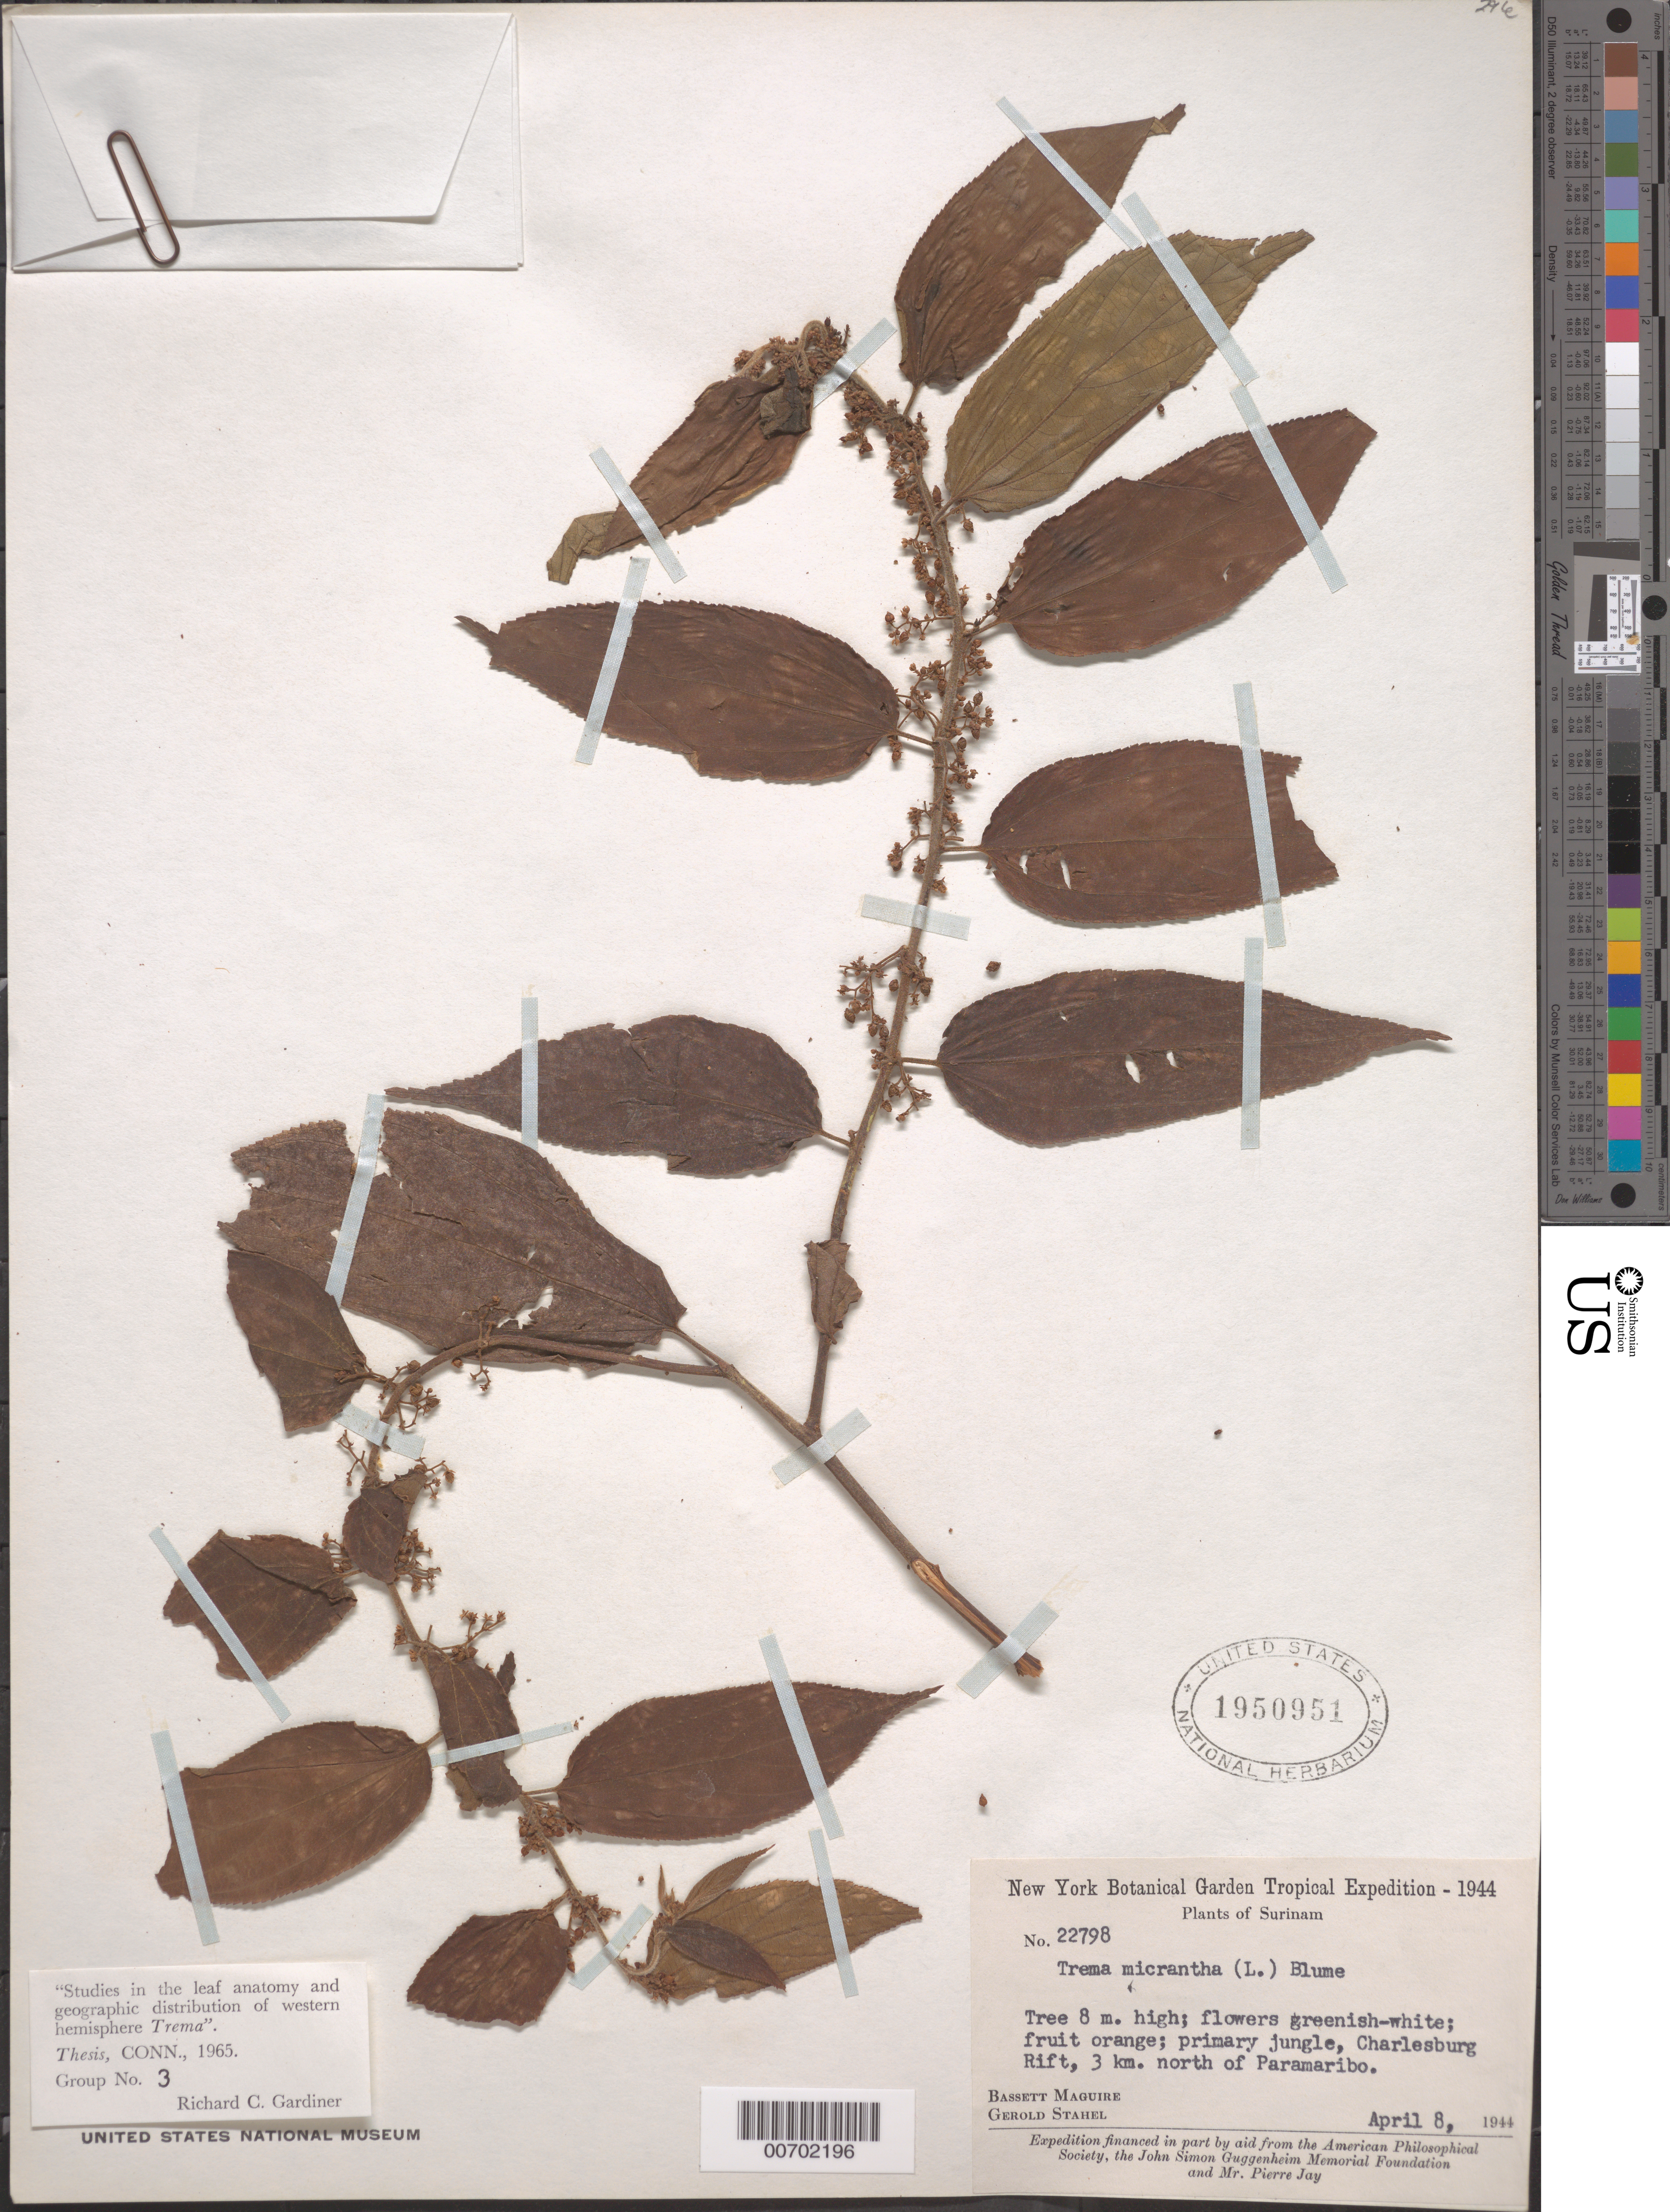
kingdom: Plantae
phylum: Tracheophyta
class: Magnoliopsida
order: Rosales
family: Cannabaceae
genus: Trema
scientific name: Trema micranthum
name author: (L.) Blume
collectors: B. Maguire & G. Stahel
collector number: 22798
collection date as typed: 8-Apr-44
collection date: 1944-04-08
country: Suriname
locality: Paramaribo, 3 km N of, Charlesburg Rift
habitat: Primary jungle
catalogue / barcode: US 1950951